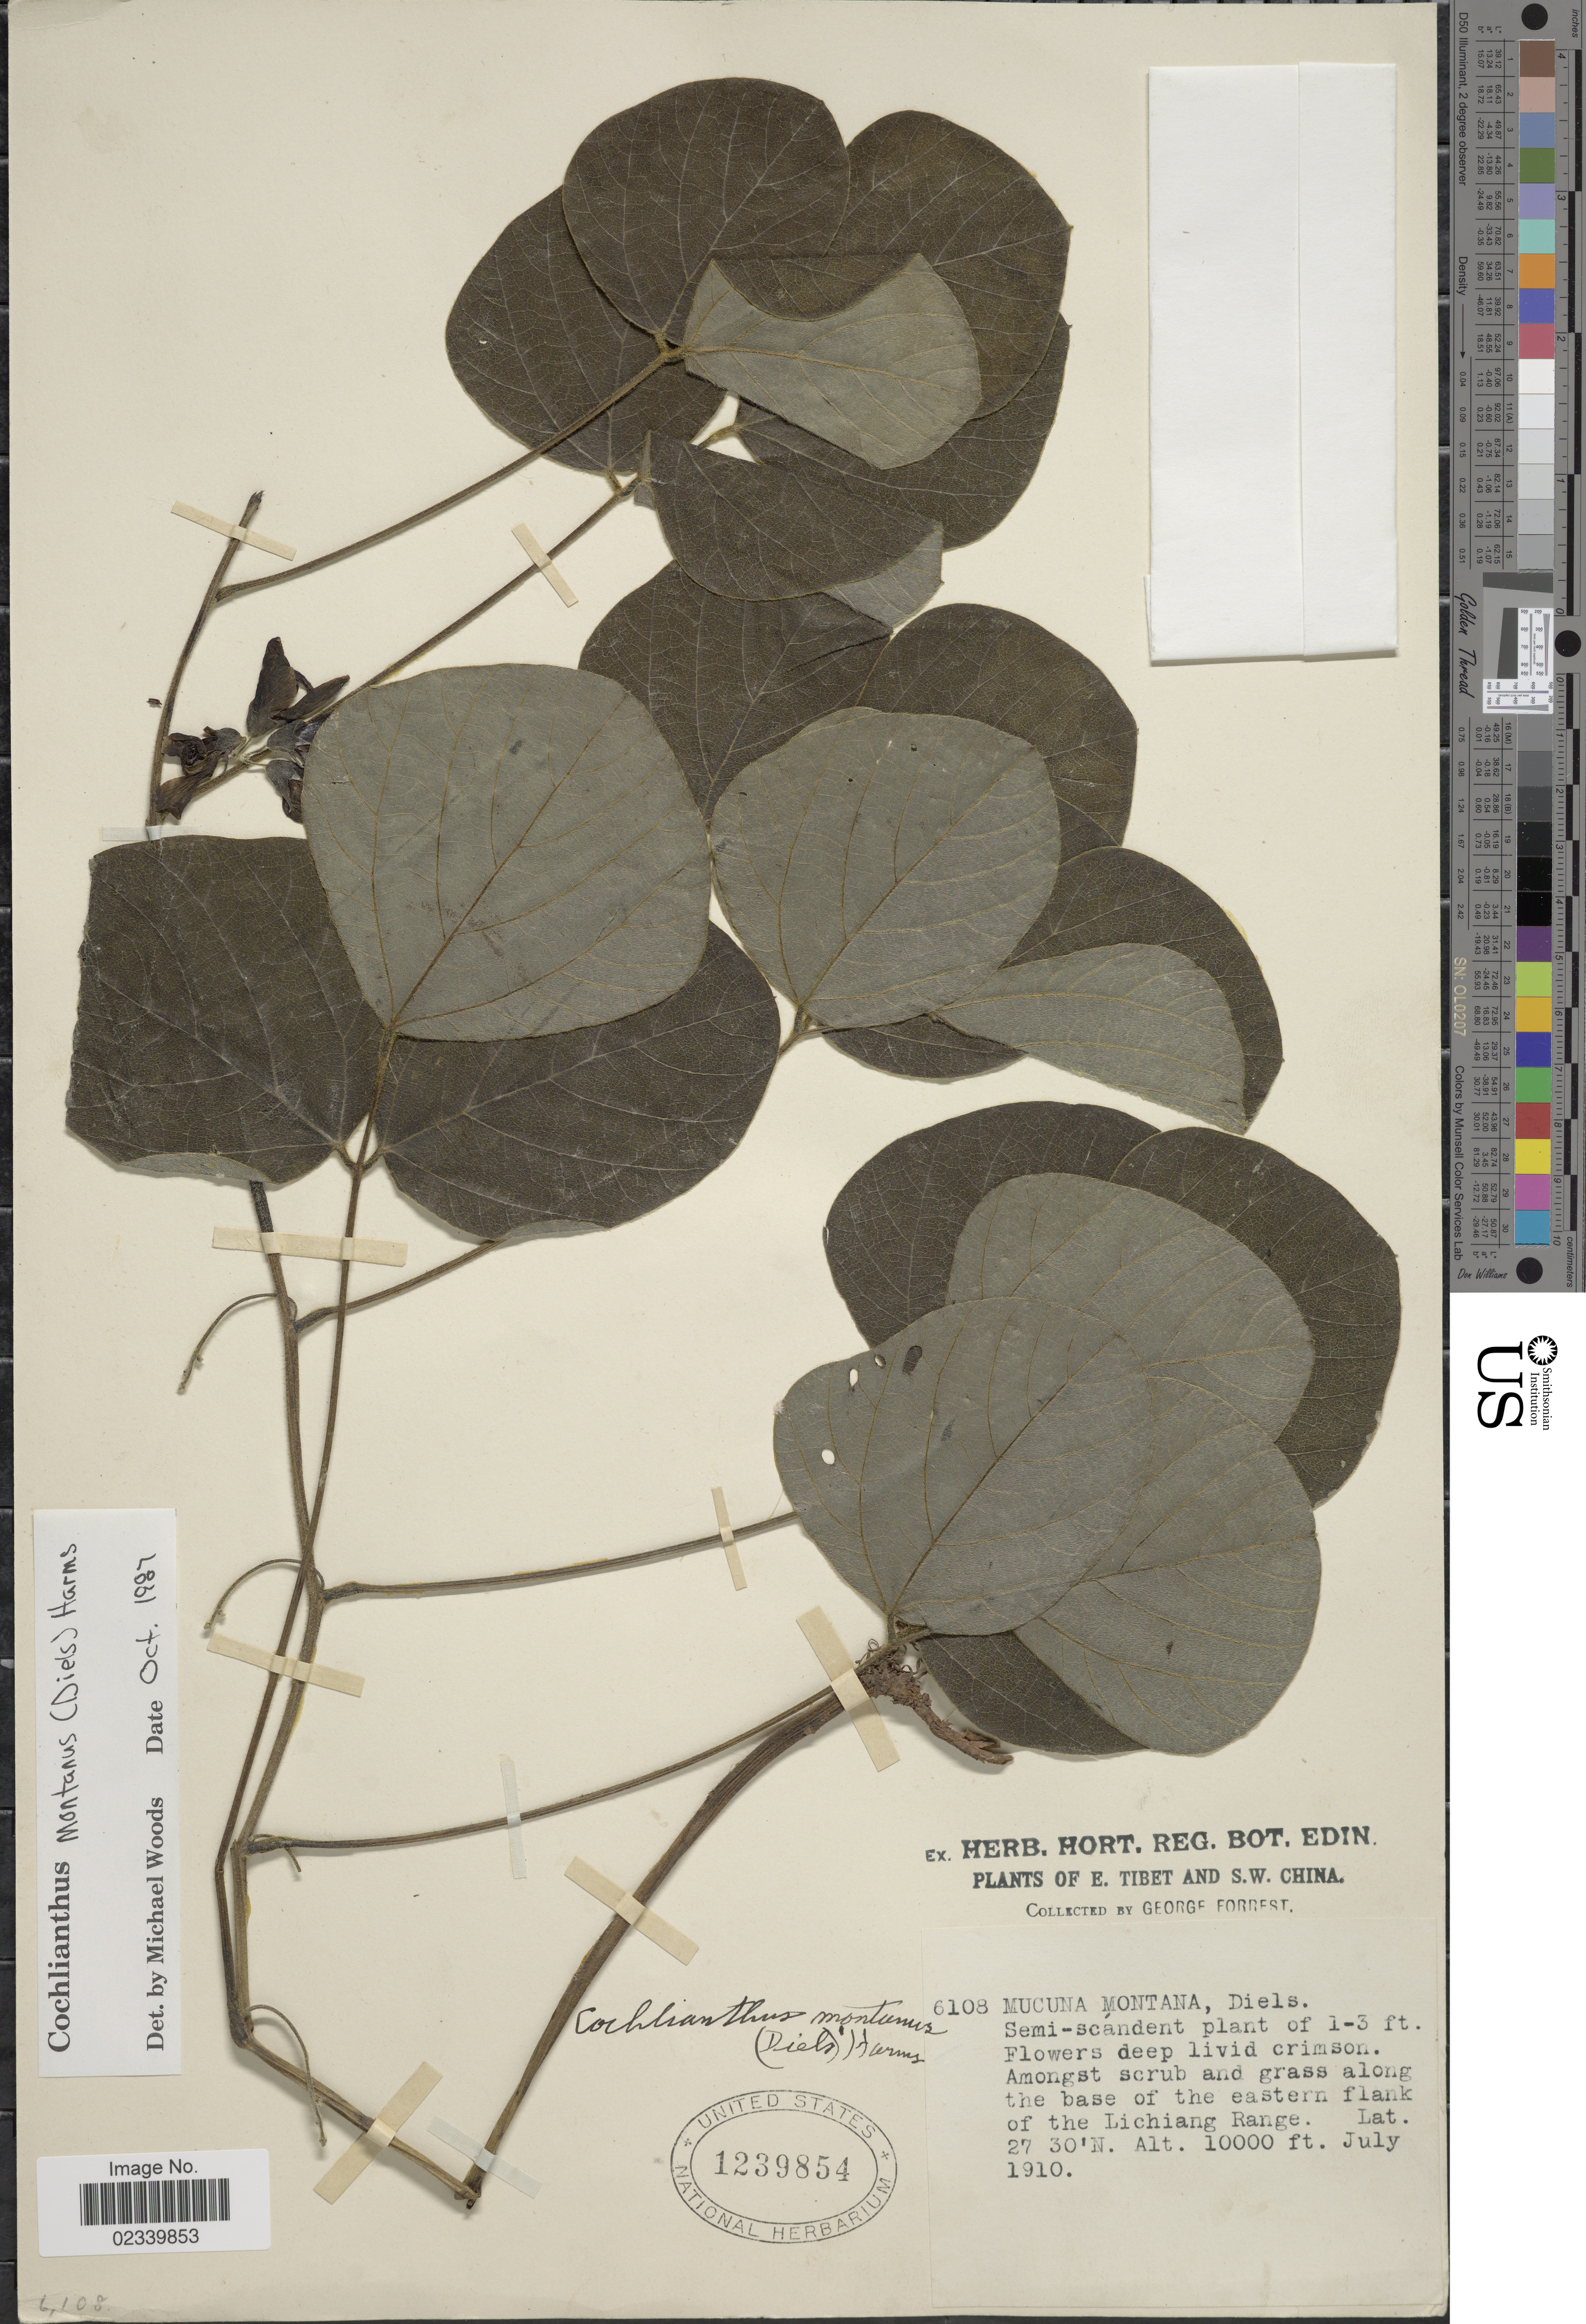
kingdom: Plantae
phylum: Tracheophyta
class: Magnoliopsida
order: Fabales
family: Fabaceae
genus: Cochlianthus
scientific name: Cochlianthus montanus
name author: (Diels) Harms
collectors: G. Forrest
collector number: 6108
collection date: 1910-07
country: China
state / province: Xizang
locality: E. Tibet and S.W.China, Along the bass of the eastern flank of the Lichiang Range.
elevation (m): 3048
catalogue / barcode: US 1239854